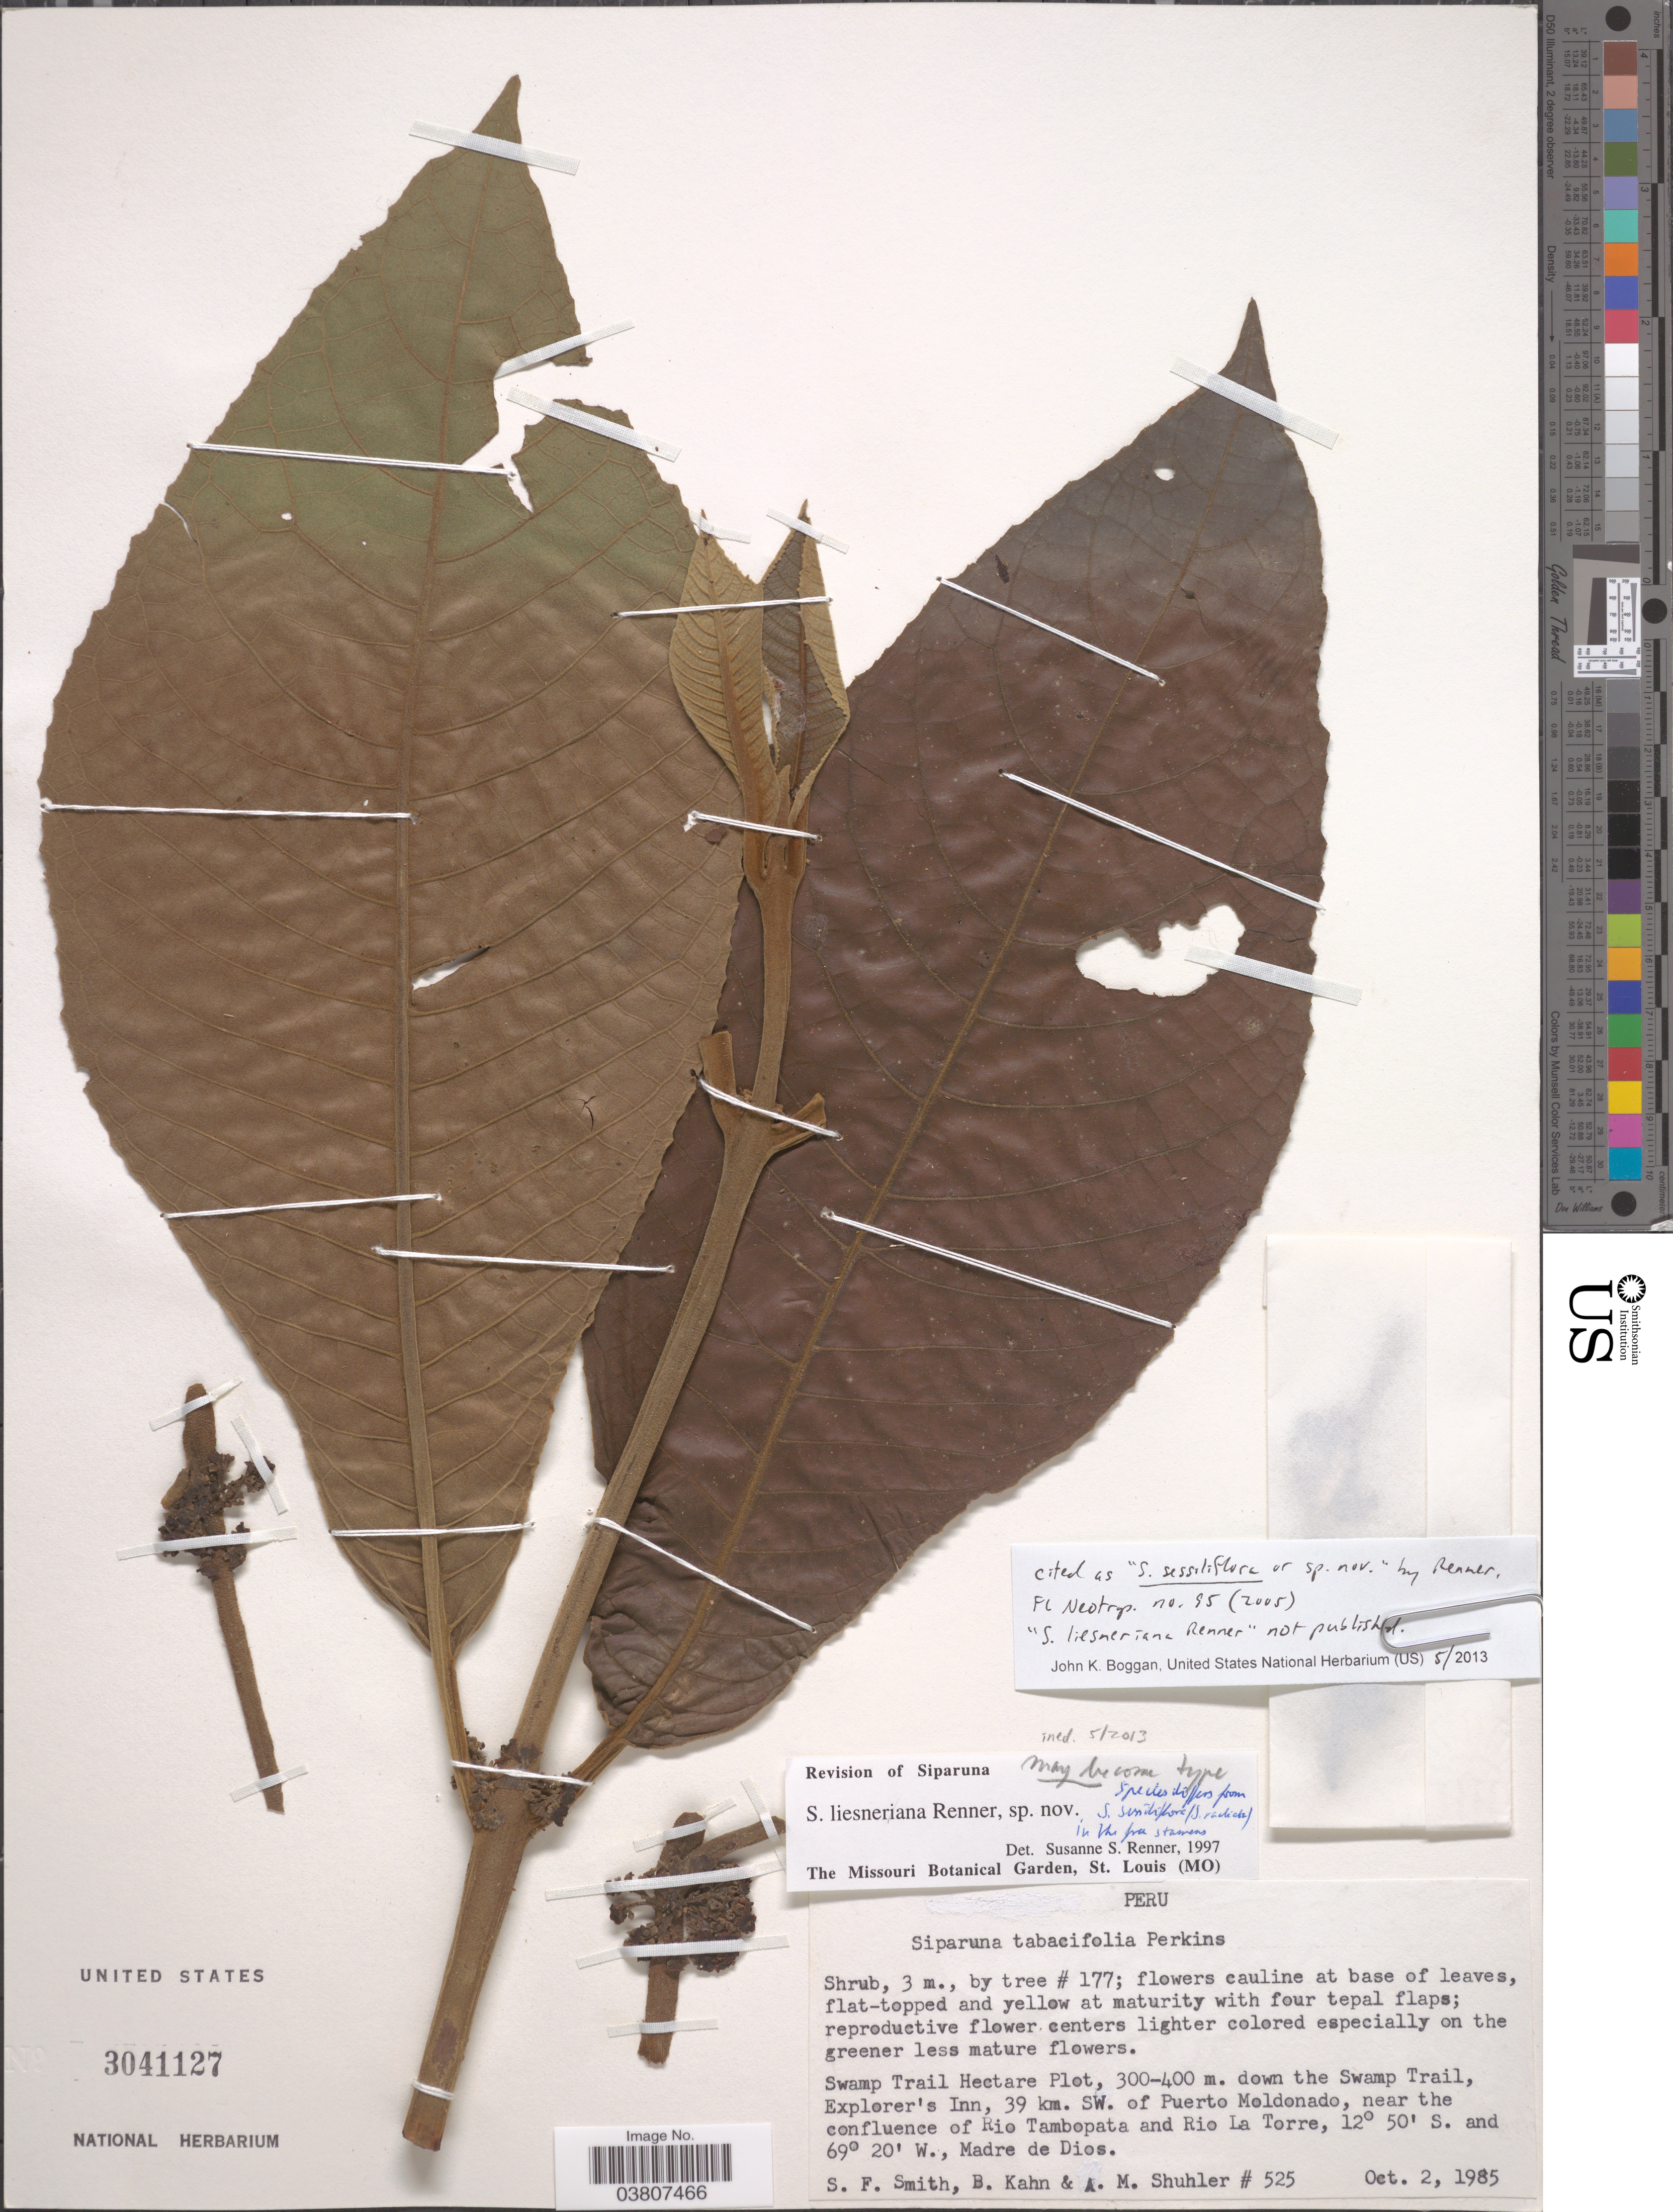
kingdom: Plantae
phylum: Tracheophyta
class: Magnoliopsida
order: Laurales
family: Siparunaceae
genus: Siparuna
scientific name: Siparuna sessiliflora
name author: (Kunth) A. DC.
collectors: S.F. Smith, B. Kahn & A. Shuhler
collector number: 525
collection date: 1985-10-02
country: Peru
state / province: Madre de Dios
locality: Swamp Trail Hectare Plot, down the Swamp Trail, Explorer's Inn, 39 km. SW. of Puerto Moldonado, near the confluence of Rio Tambopata and Rio La Torre.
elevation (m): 300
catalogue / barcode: US 3041127